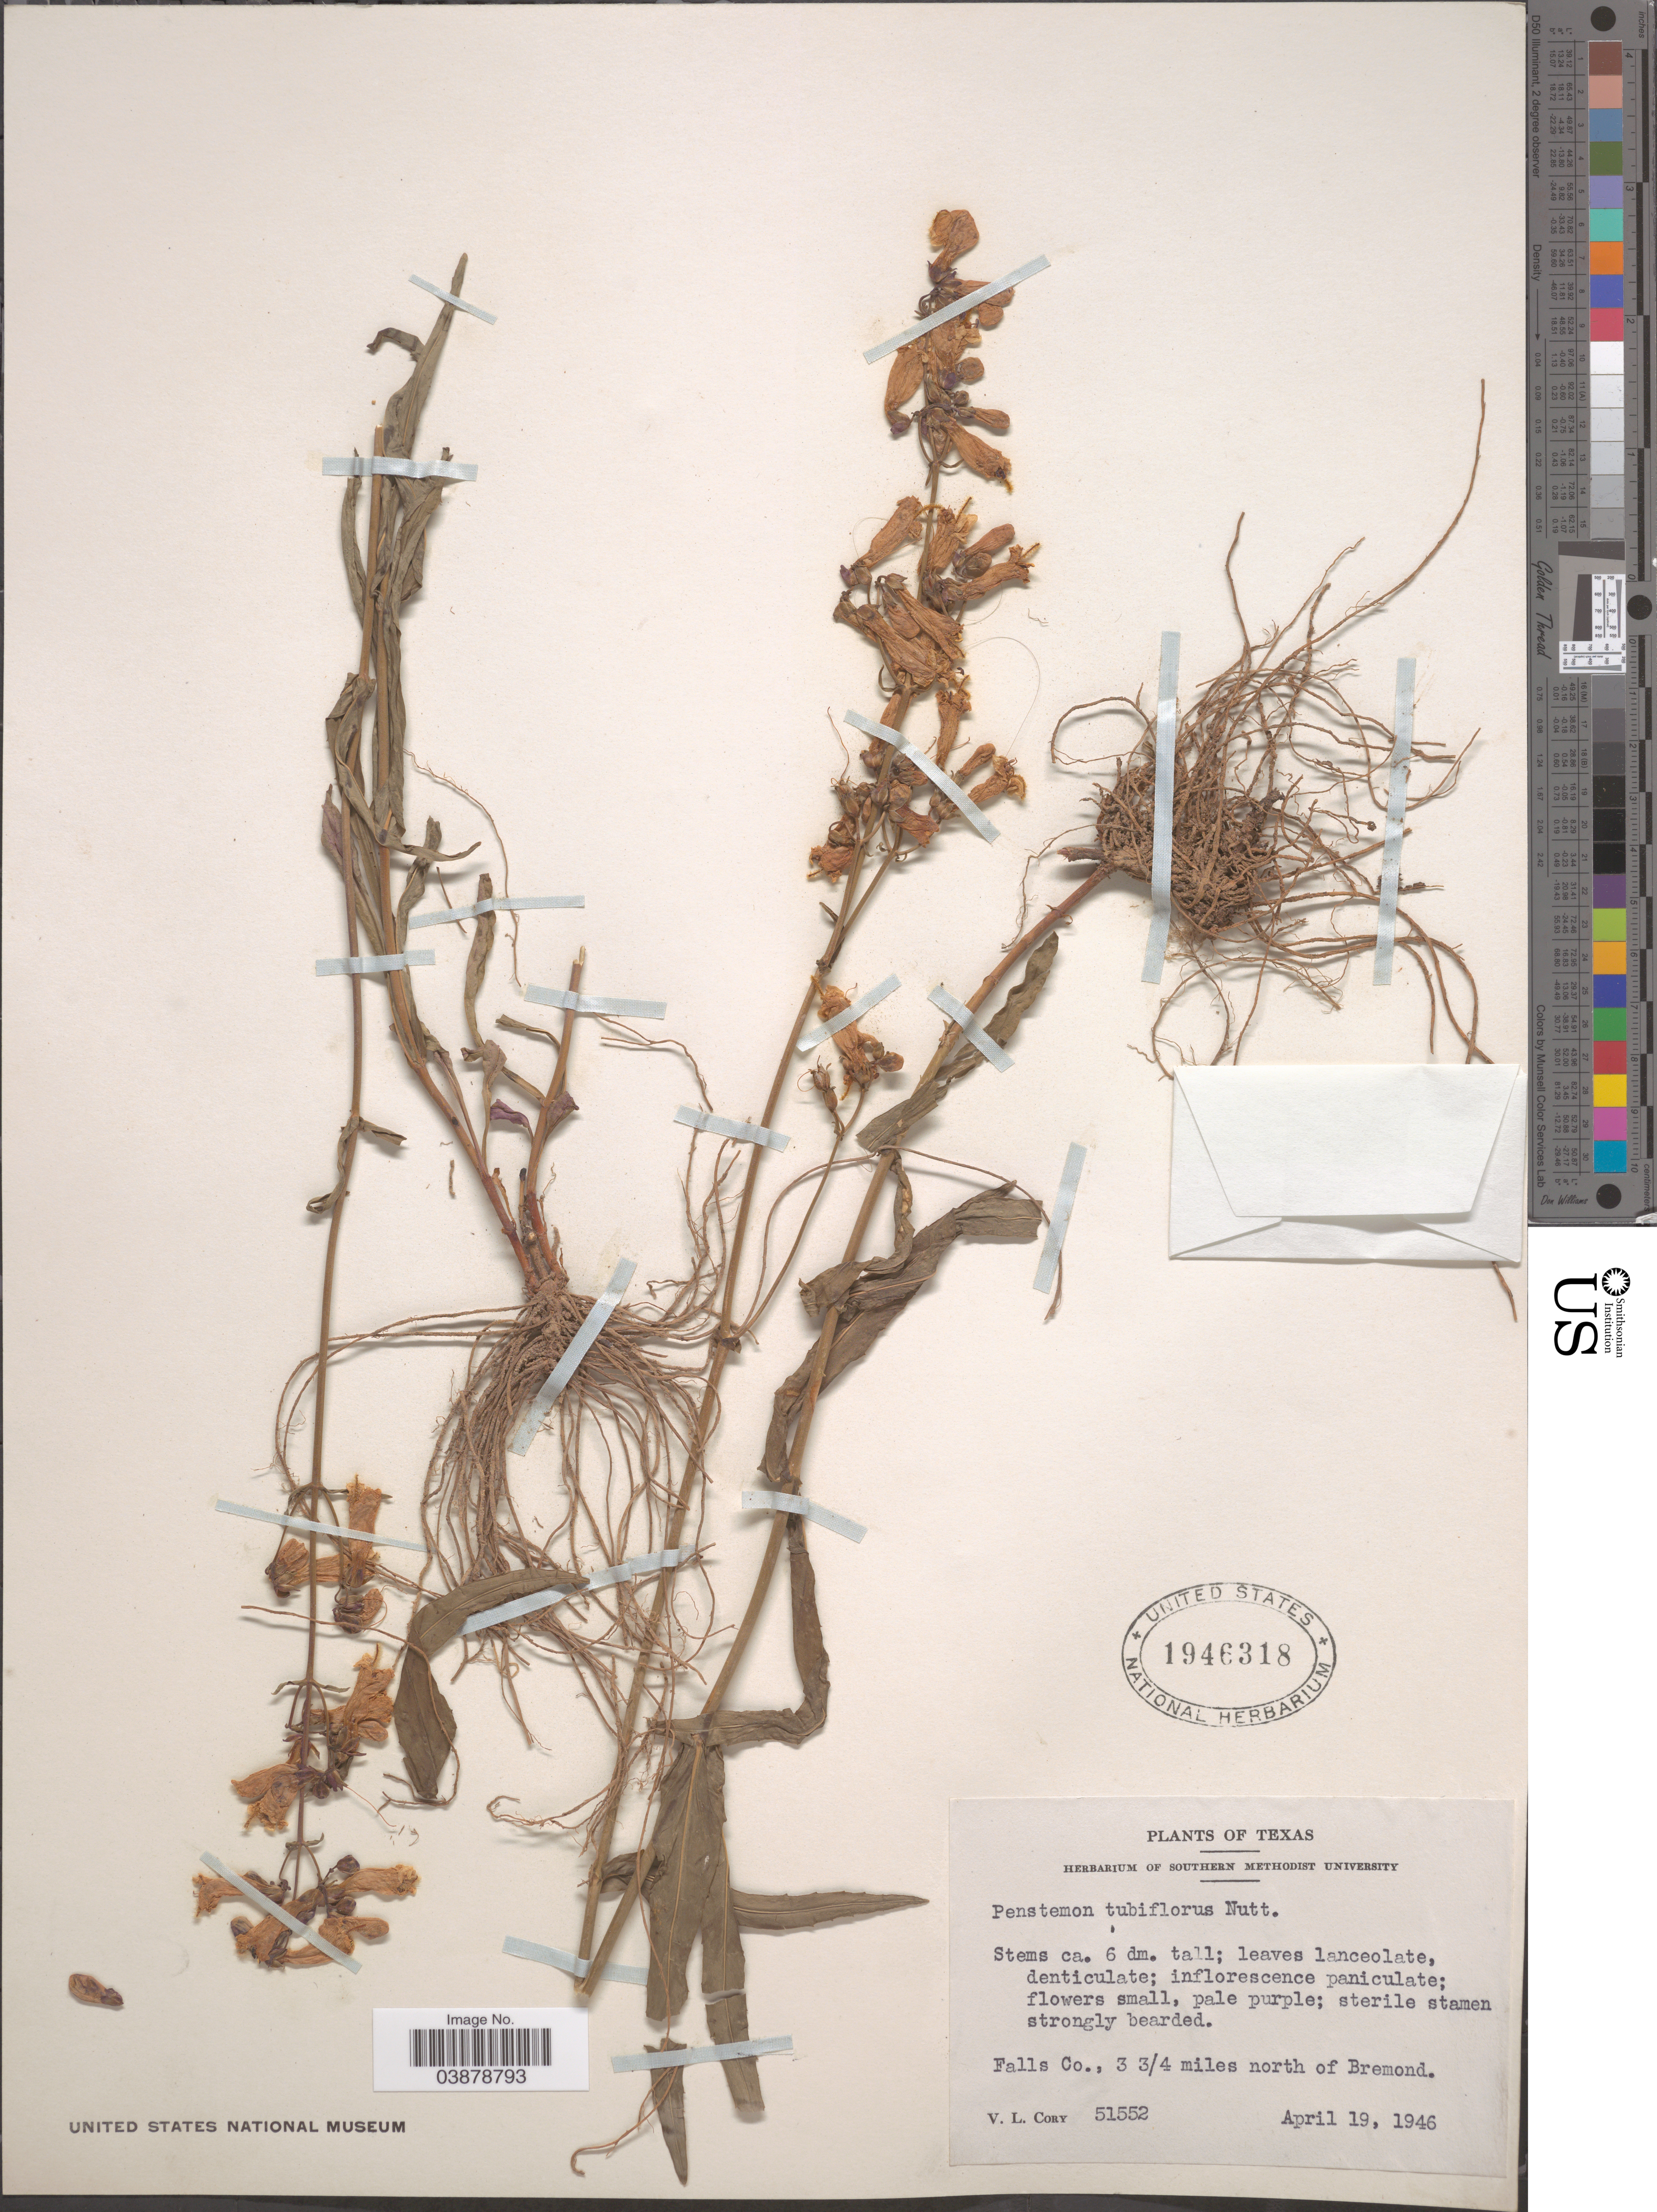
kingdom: Plantae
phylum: Tracheophyta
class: Magnoliopsida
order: Lamiales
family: Plantaginaceae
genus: Penstemon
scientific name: Penstemon tubaeflorus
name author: Nutt.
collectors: V. Cory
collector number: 51552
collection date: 1946-04-19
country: United States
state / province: Texas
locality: Falls Co., 3 3/4 miles north of Bremond.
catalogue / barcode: US 1946318